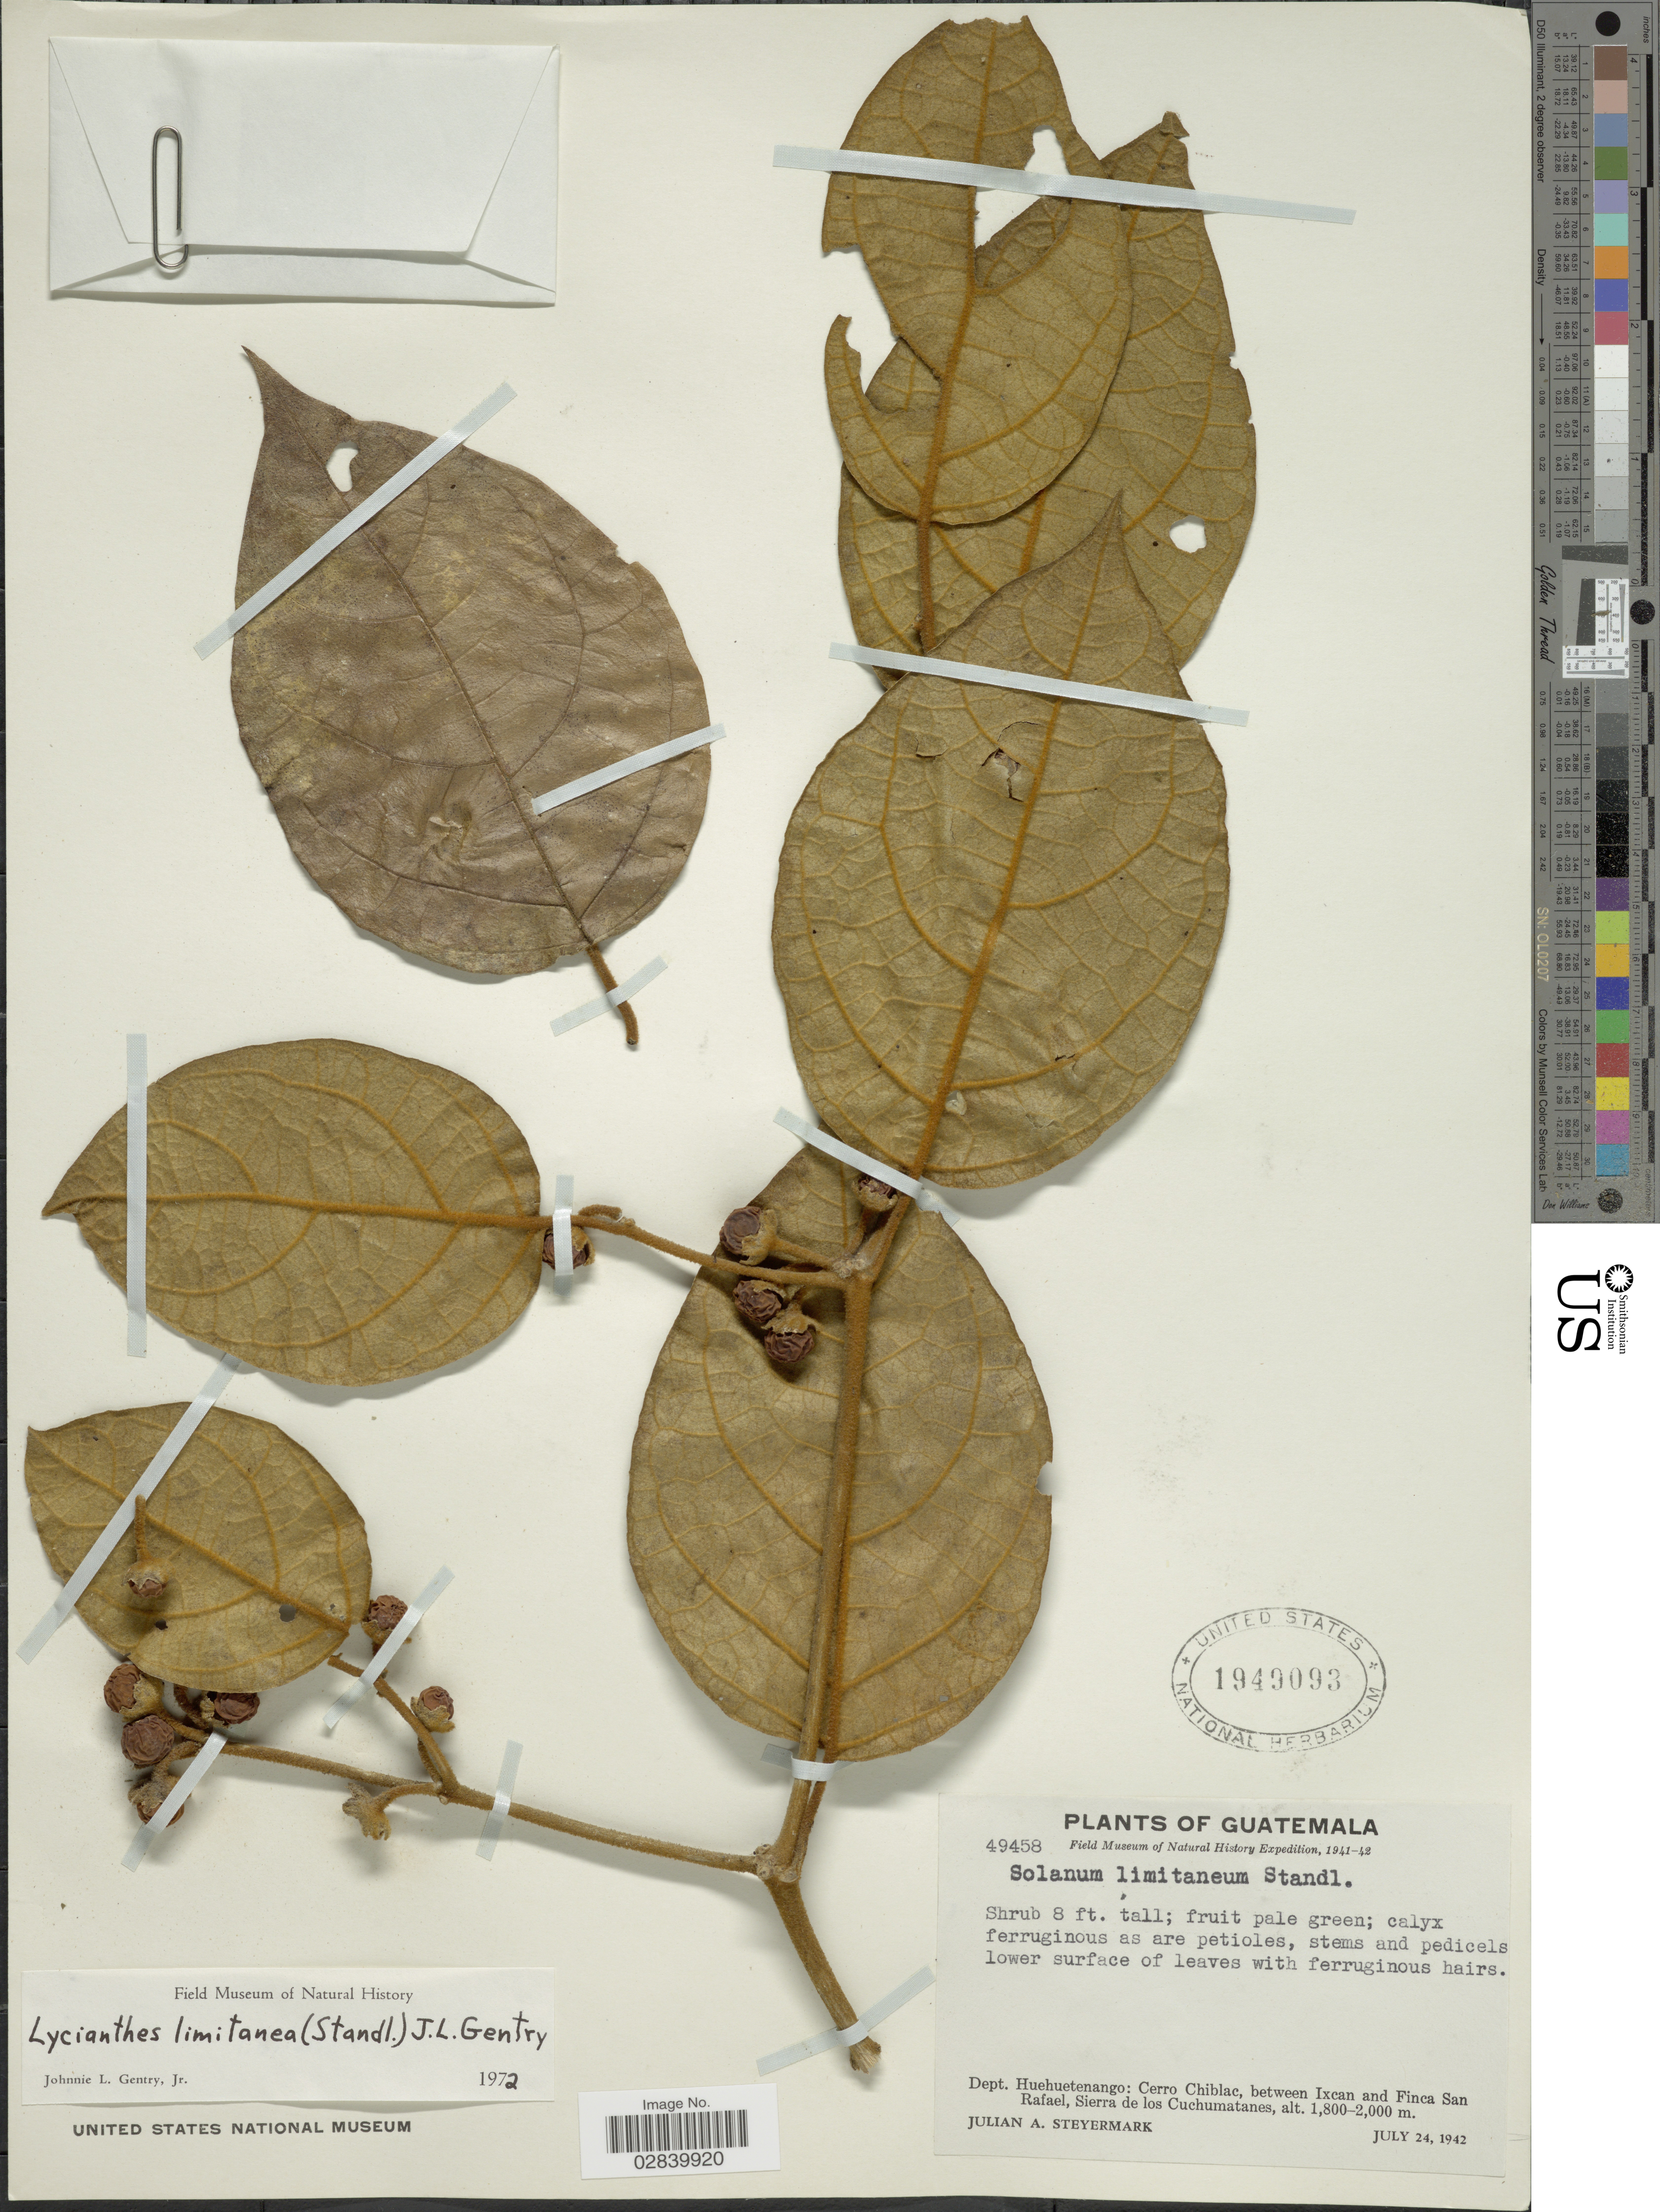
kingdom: Plantae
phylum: Tracheophyta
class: Magnoliopsida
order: Solanales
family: Solanaceae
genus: Lycianthes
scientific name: Lycianthes limitanea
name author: (Standl.) J.L. Gentry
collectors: J. Steyermark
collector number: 49458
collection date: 1942-07-24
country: Guatemala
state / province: Huehuetenango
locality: Dept. Huehuetenango: Cerro Chiblac, between Ixcan and Finca San Rafael, Sierra de los Cuchumatanes.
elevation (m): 1800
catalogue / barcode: US 1949093